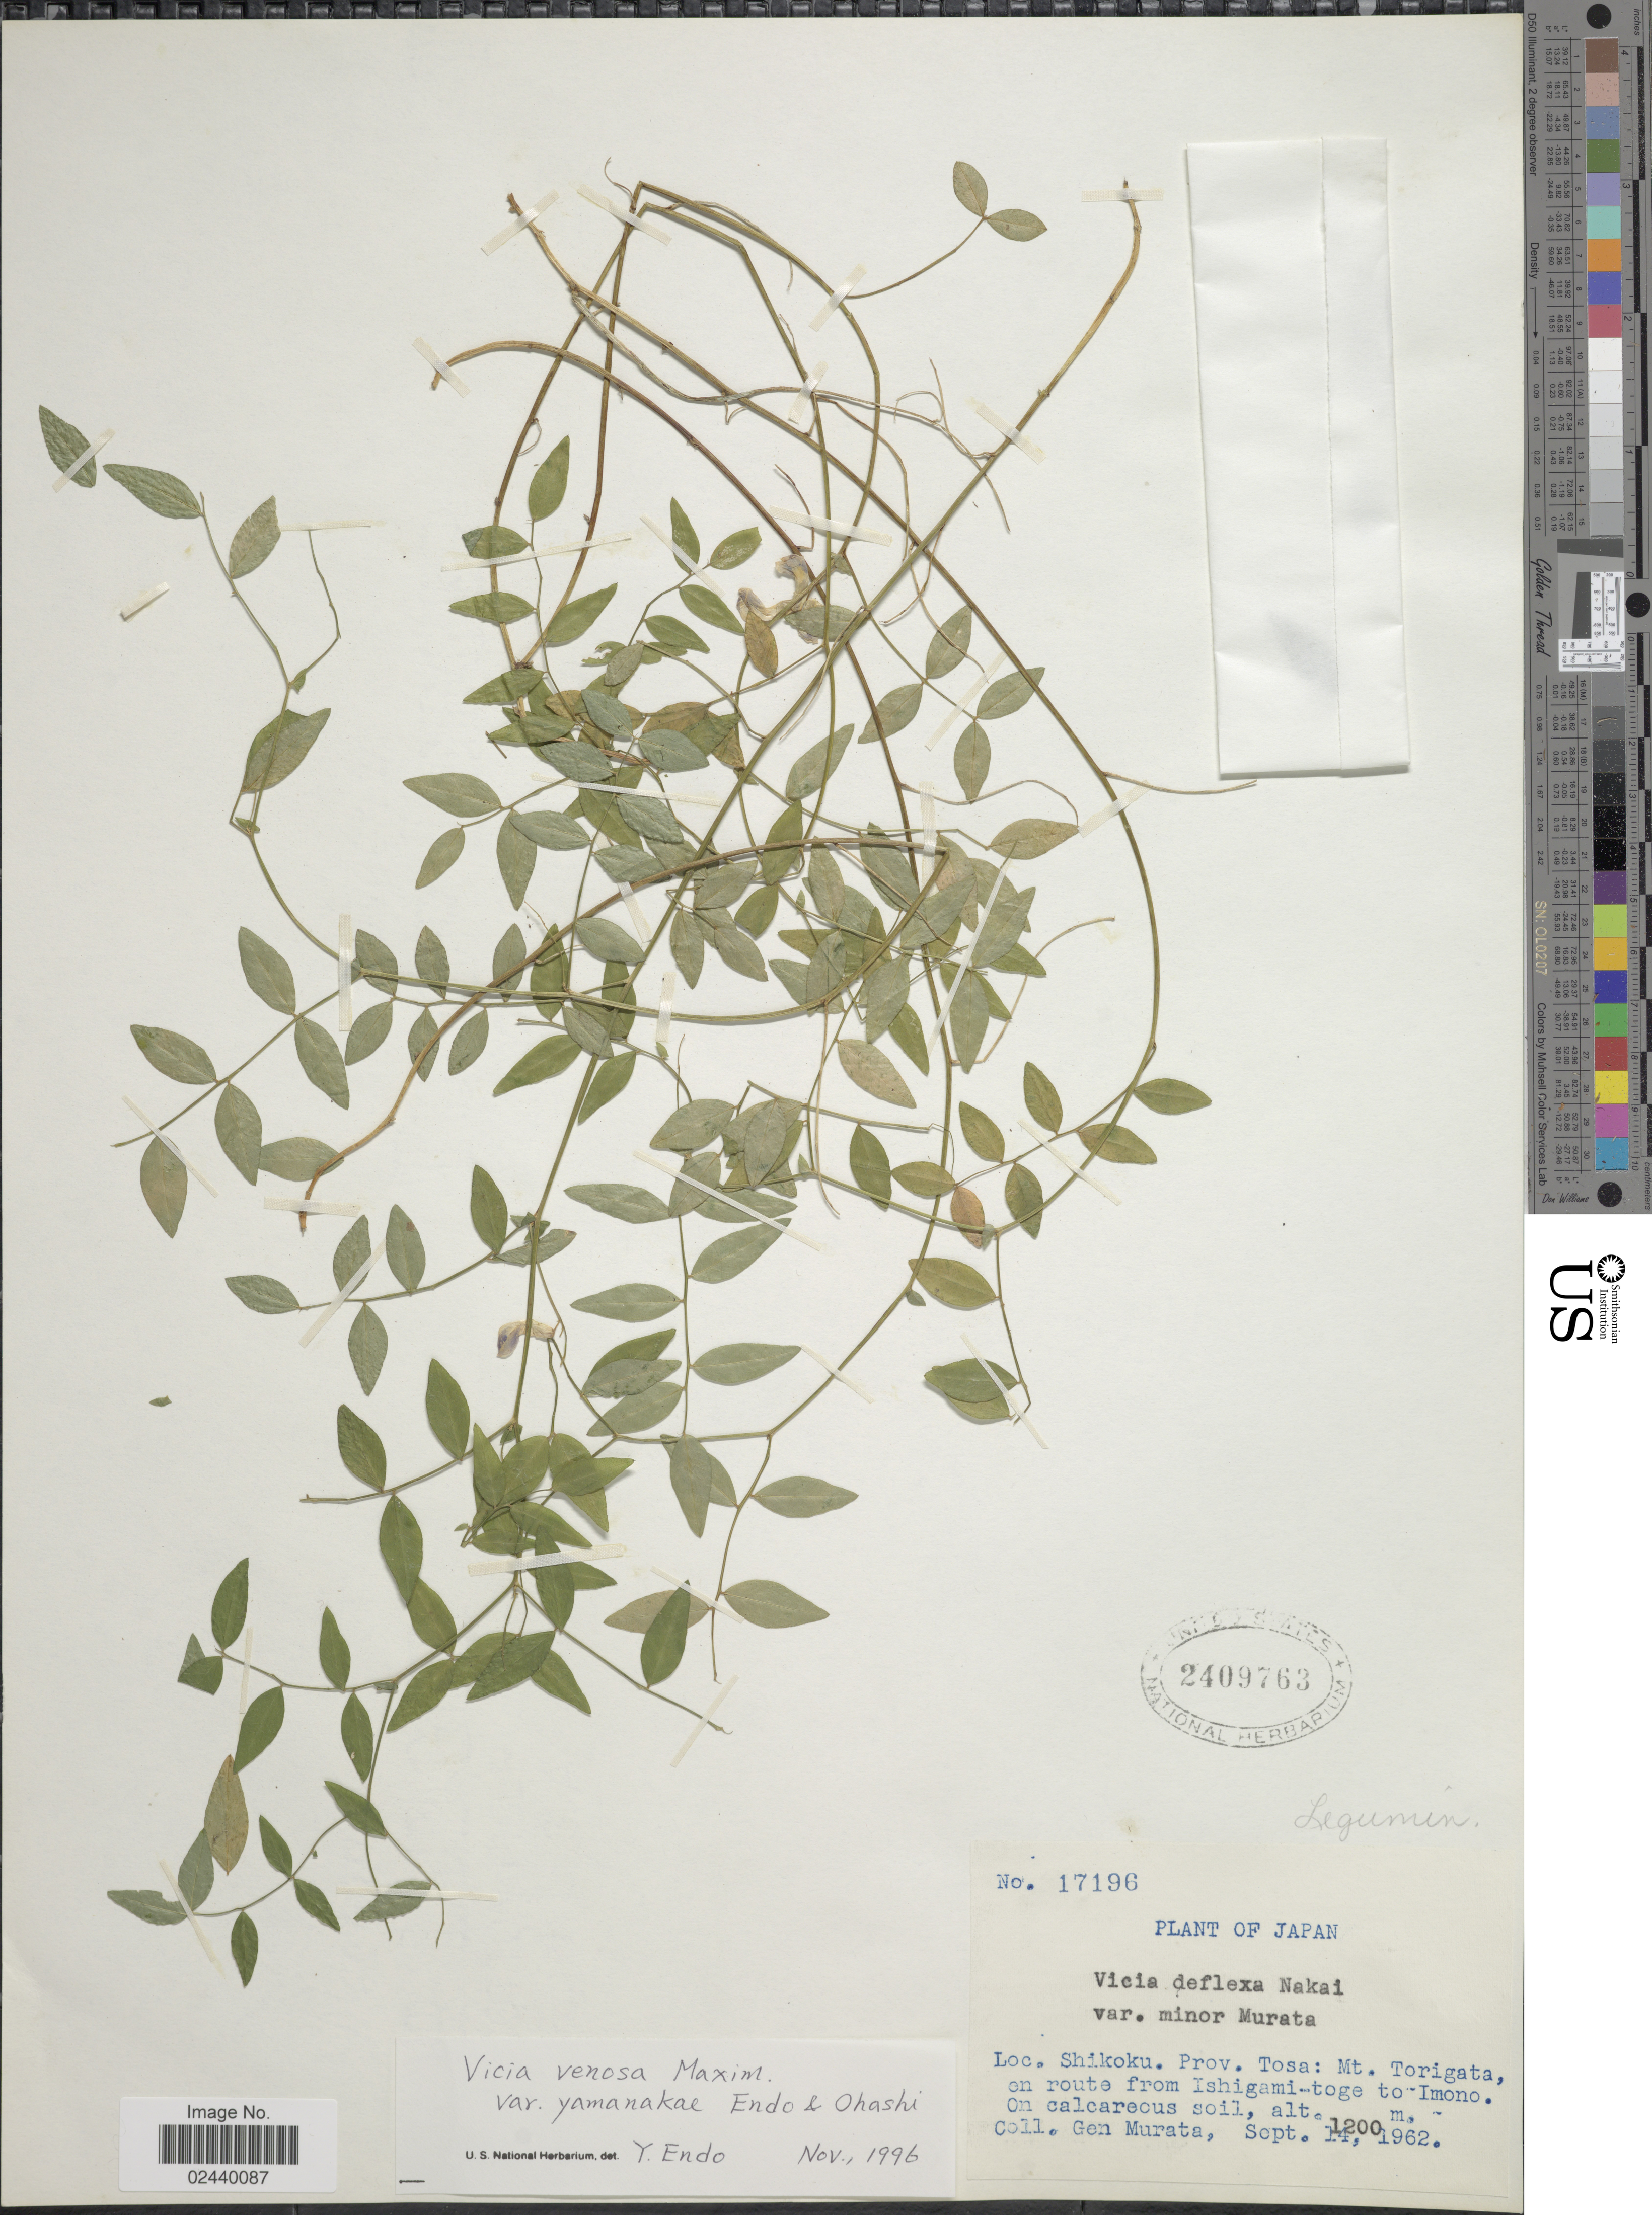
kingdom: Plantae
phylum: Tracheophyta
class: Magnoliopsida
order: Fabales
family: Fabaceae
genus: Vicia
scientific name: Vicia venosa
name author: (Link) Maxim.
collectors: G. Murata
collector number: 17196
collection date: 1962-09-14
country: Japan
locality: Shikoku. Prov. Tosa: Mt. Torigata, en route from Ishigami-toge to Imono. On calcareius soil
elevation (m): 1200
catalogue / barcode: US 2409763